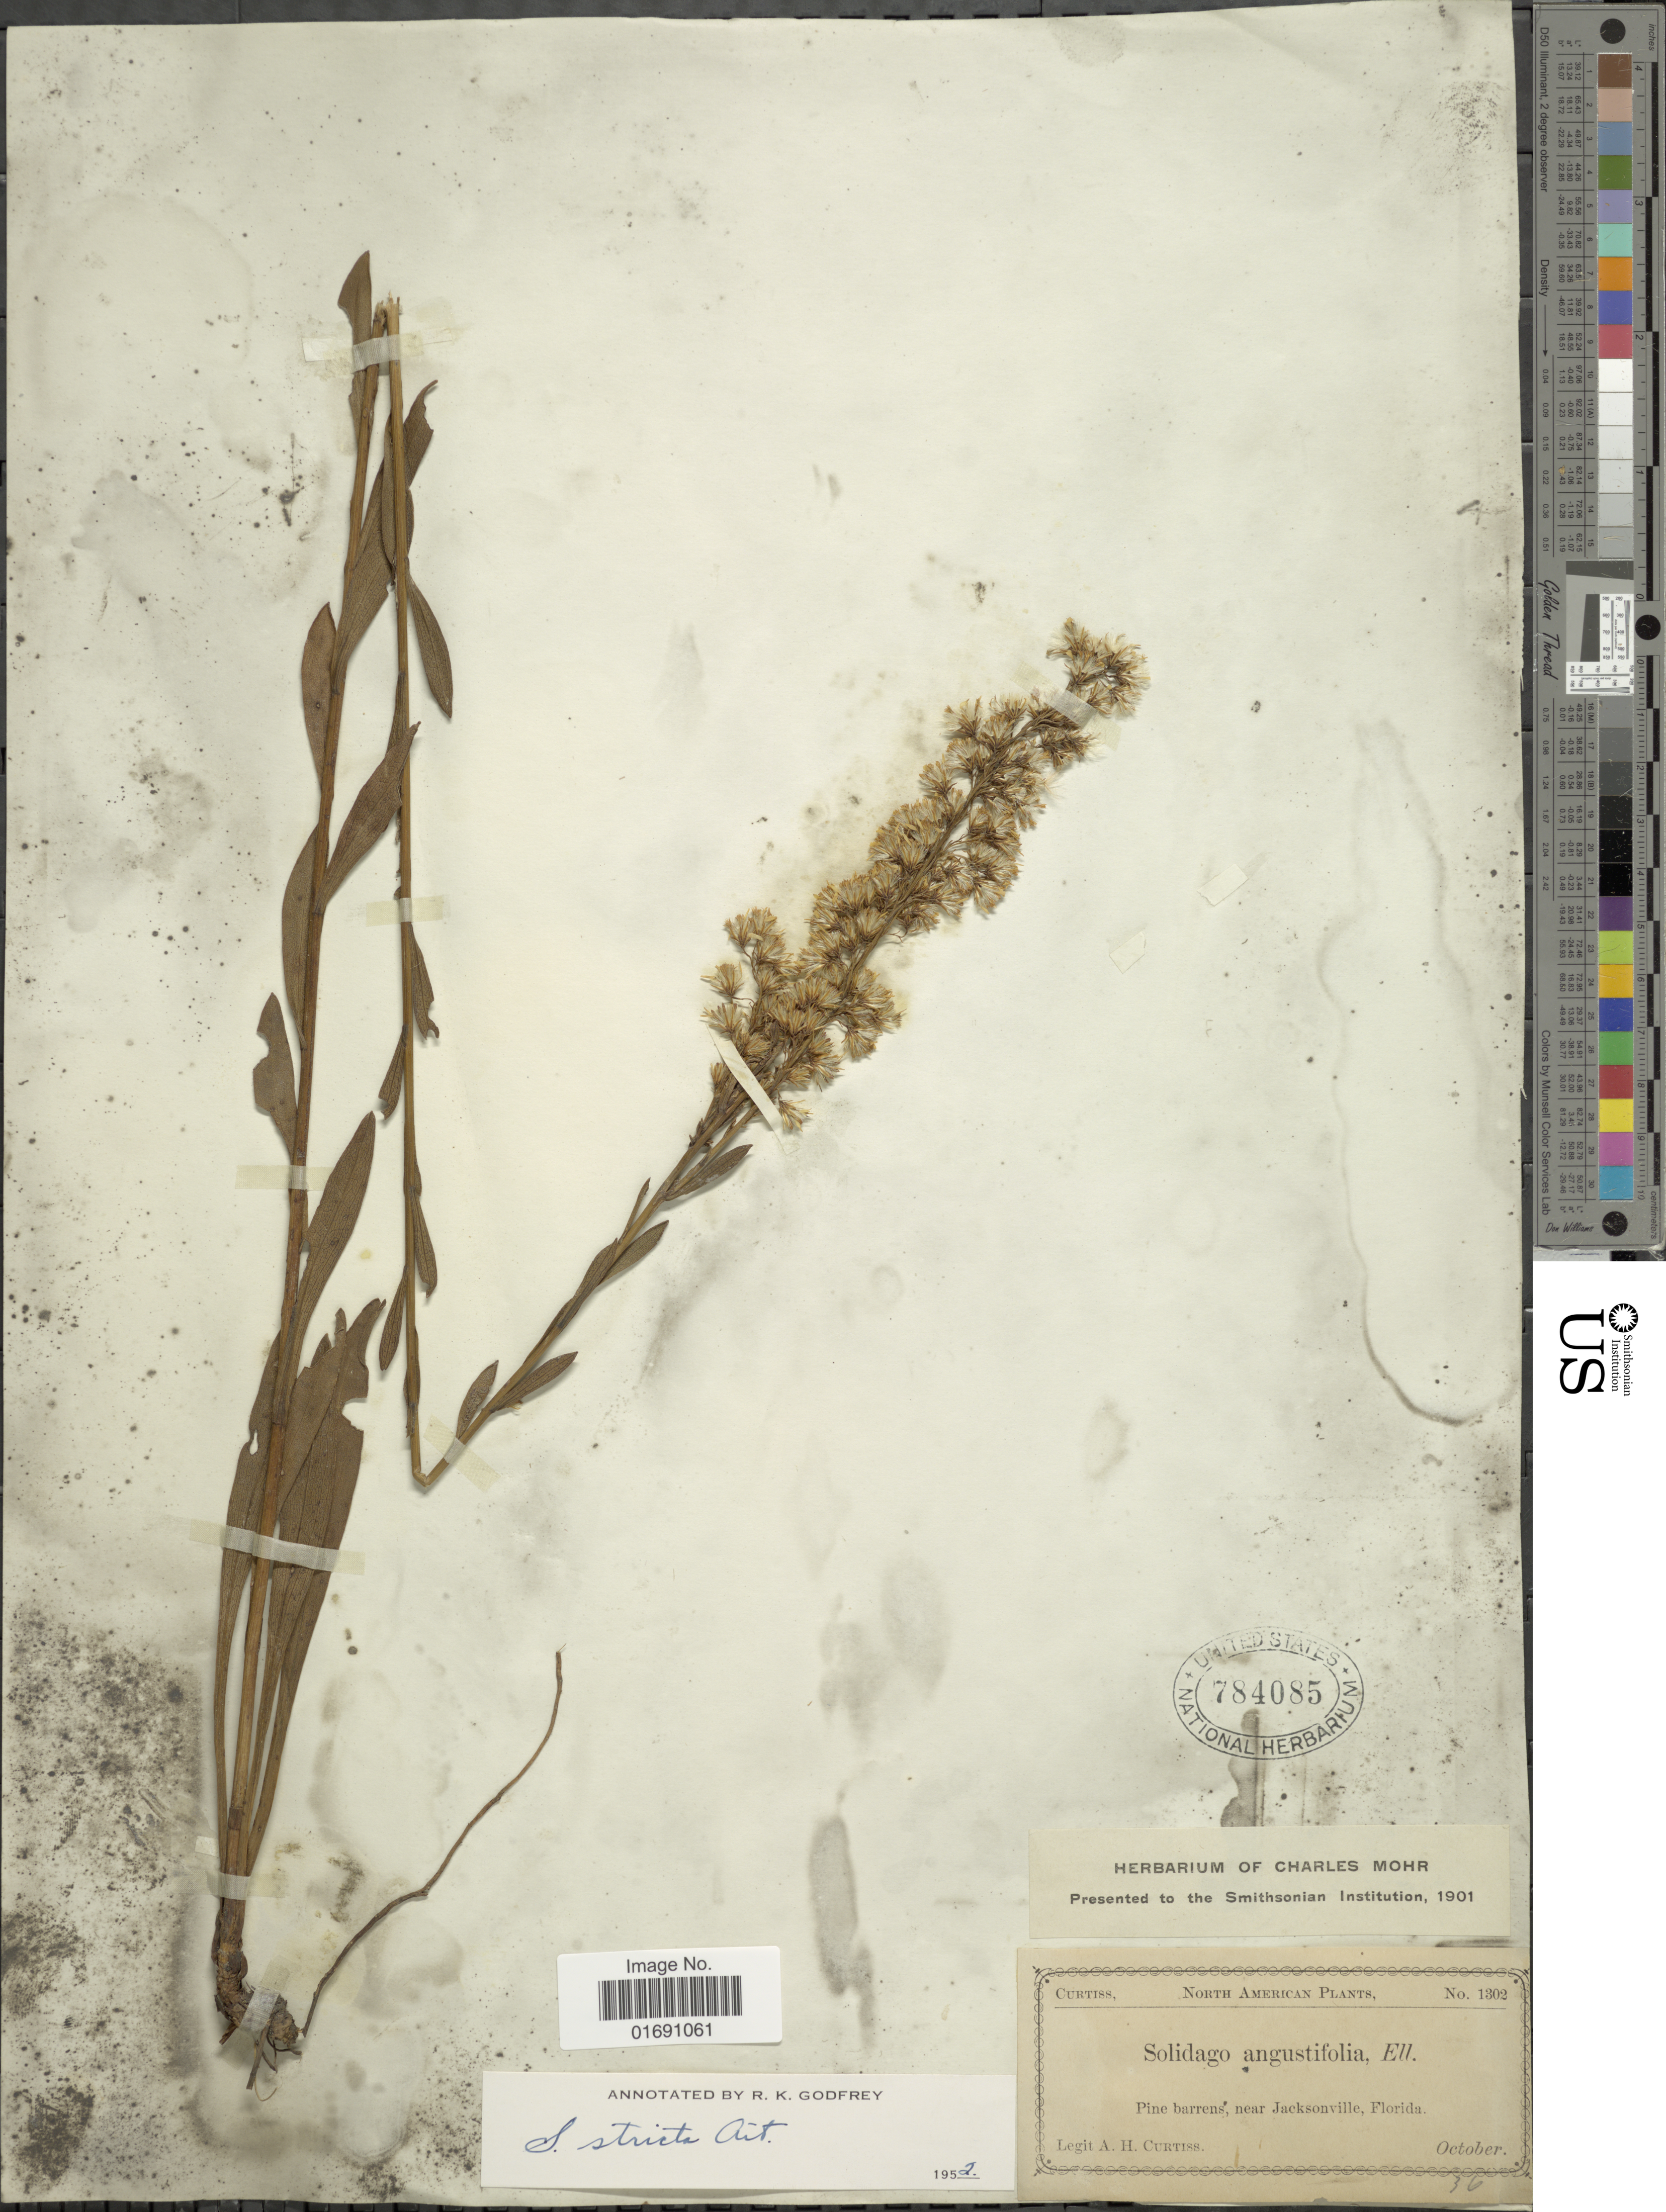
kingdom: Plantae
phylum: Tracheophyta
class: Magnoliopsida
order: Asterales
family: Asteraceae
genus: Solidago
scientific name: Solidago stricta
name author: Aiton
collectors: A. H. Curtiss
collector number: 1302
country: United States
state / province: Florida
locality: Pine barrens, near Jacksonville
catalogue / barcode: US 784085